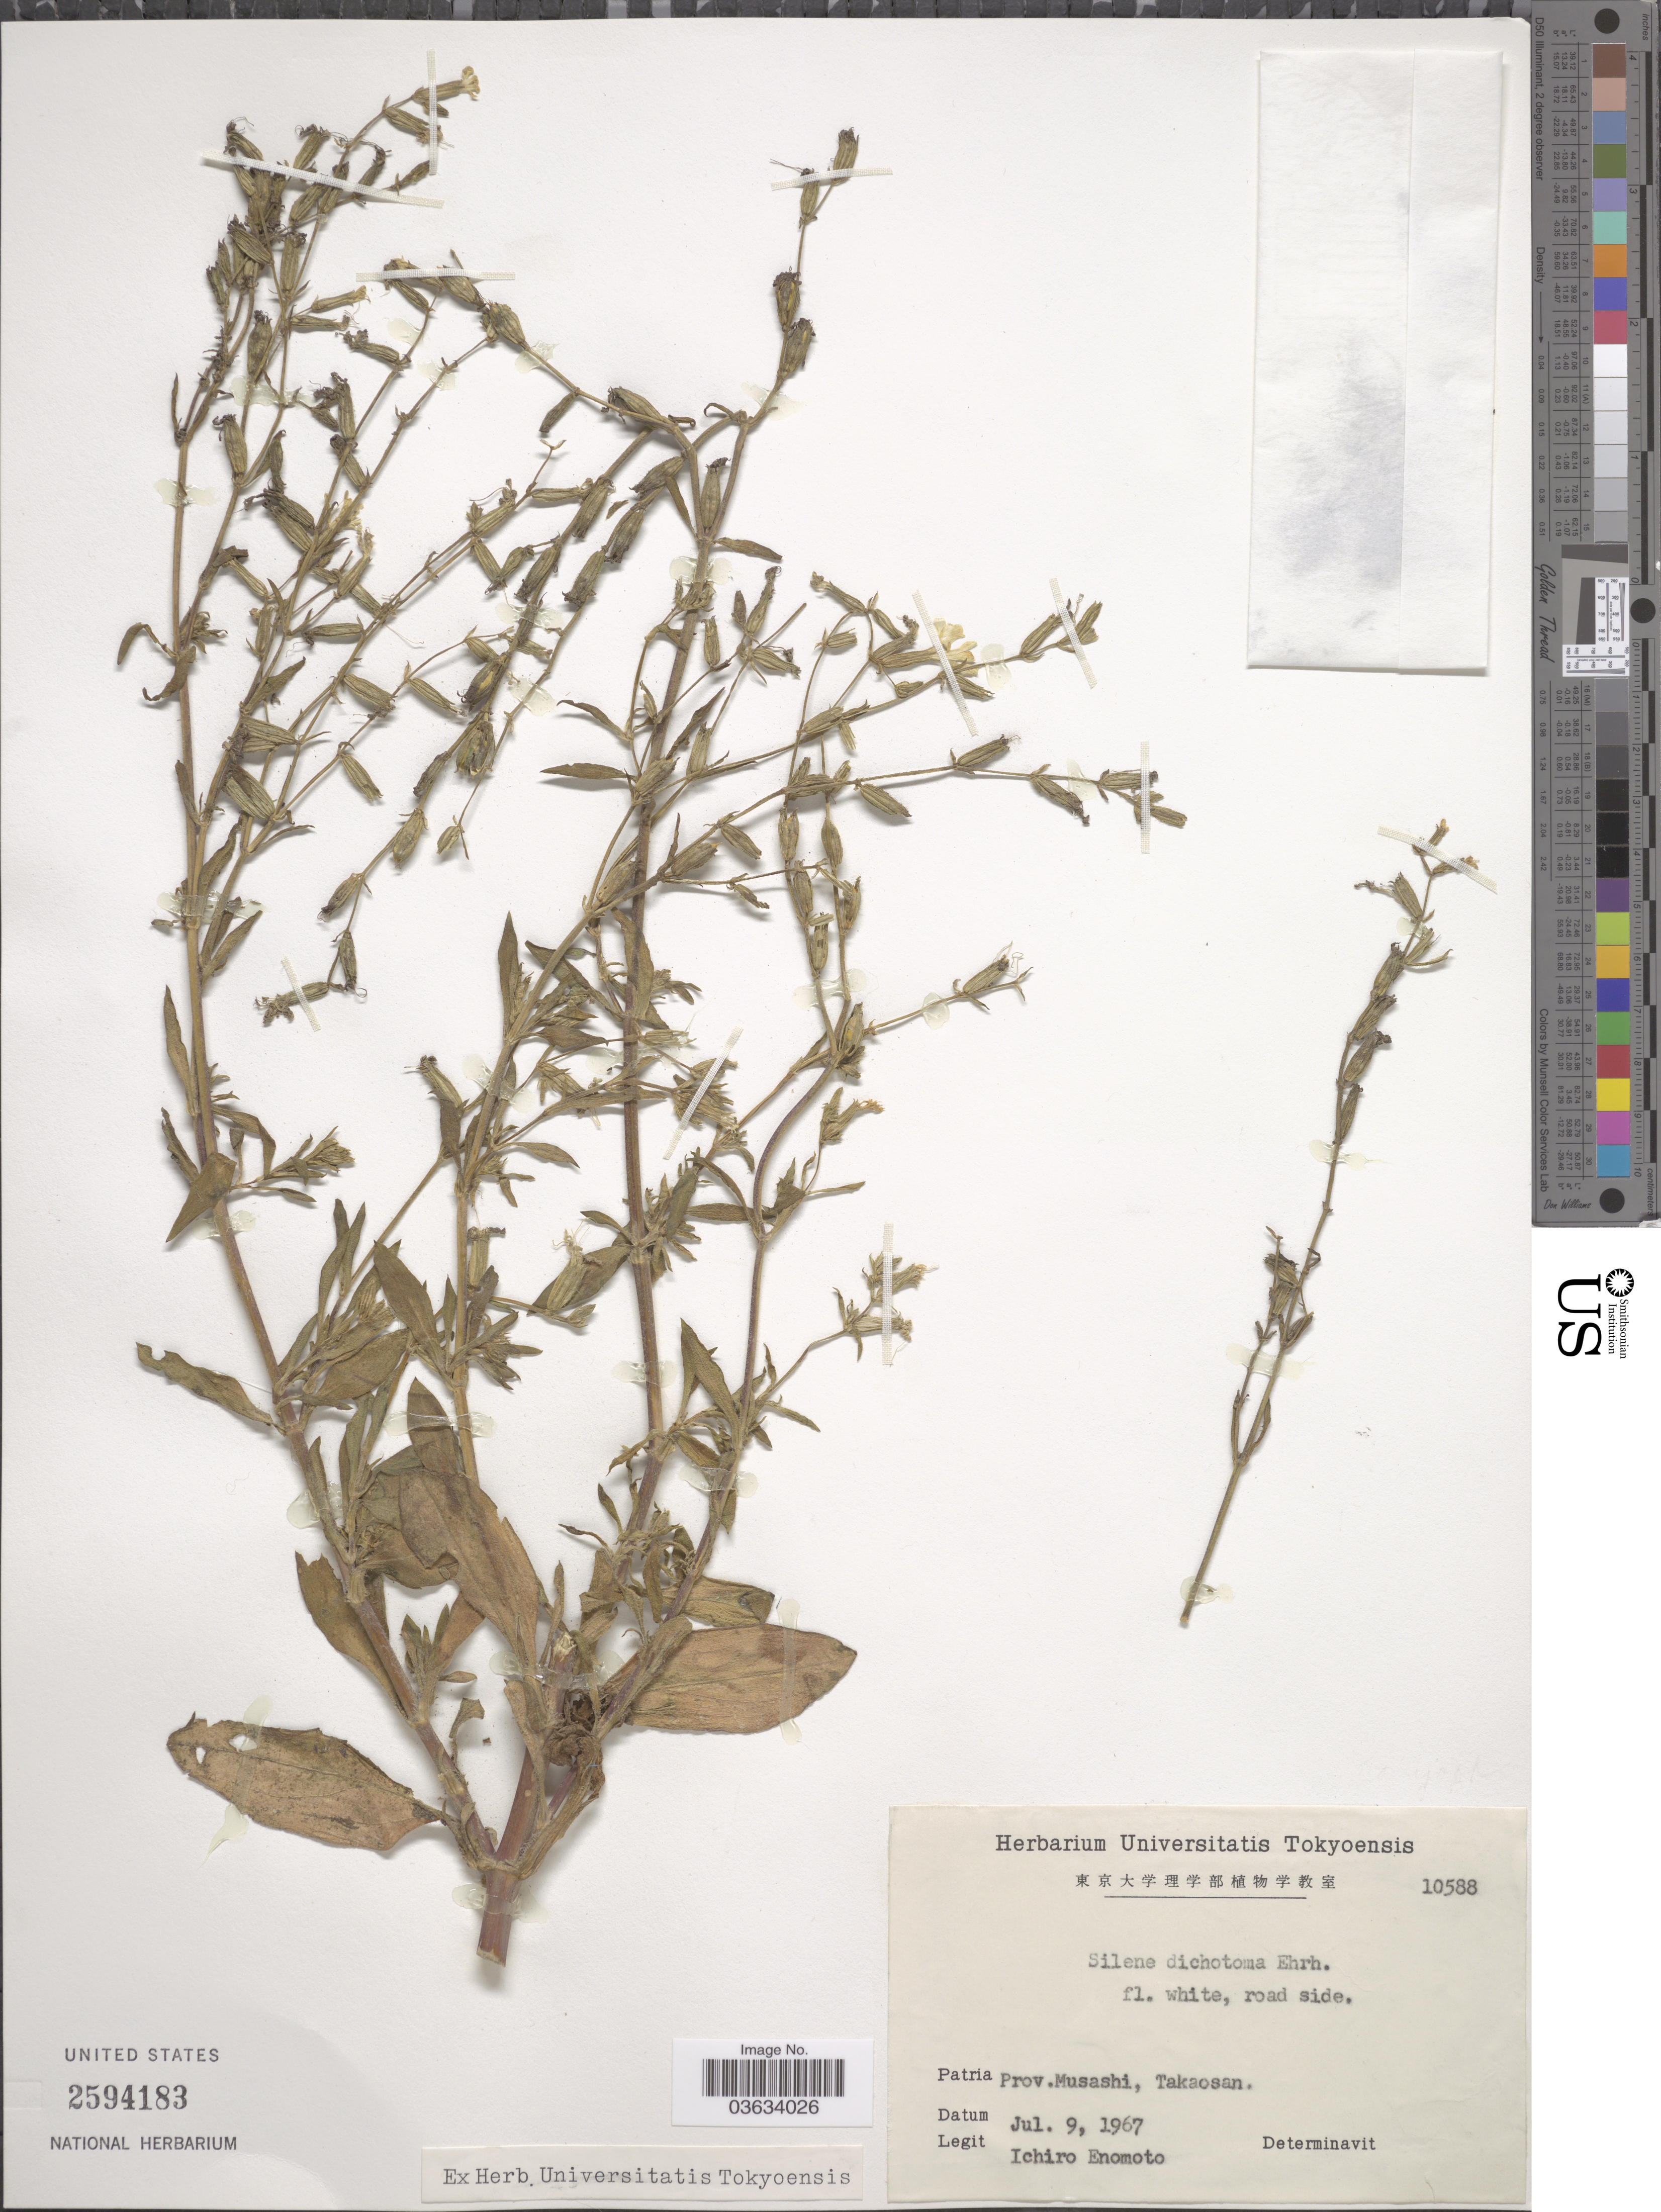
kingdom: Plantae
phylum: Tracheophyta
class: Magnoliopsida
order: Caryophyllales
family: Caryophyllaceae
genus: Silene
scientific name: Silene dichotoma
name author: Ehrh.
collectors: I. Enomoto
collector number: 10588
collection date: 1967-07-09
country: Japan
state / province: Tokyo, Federal City of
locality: Prov. Musashi, Takaosan.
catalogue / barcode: US 2594183